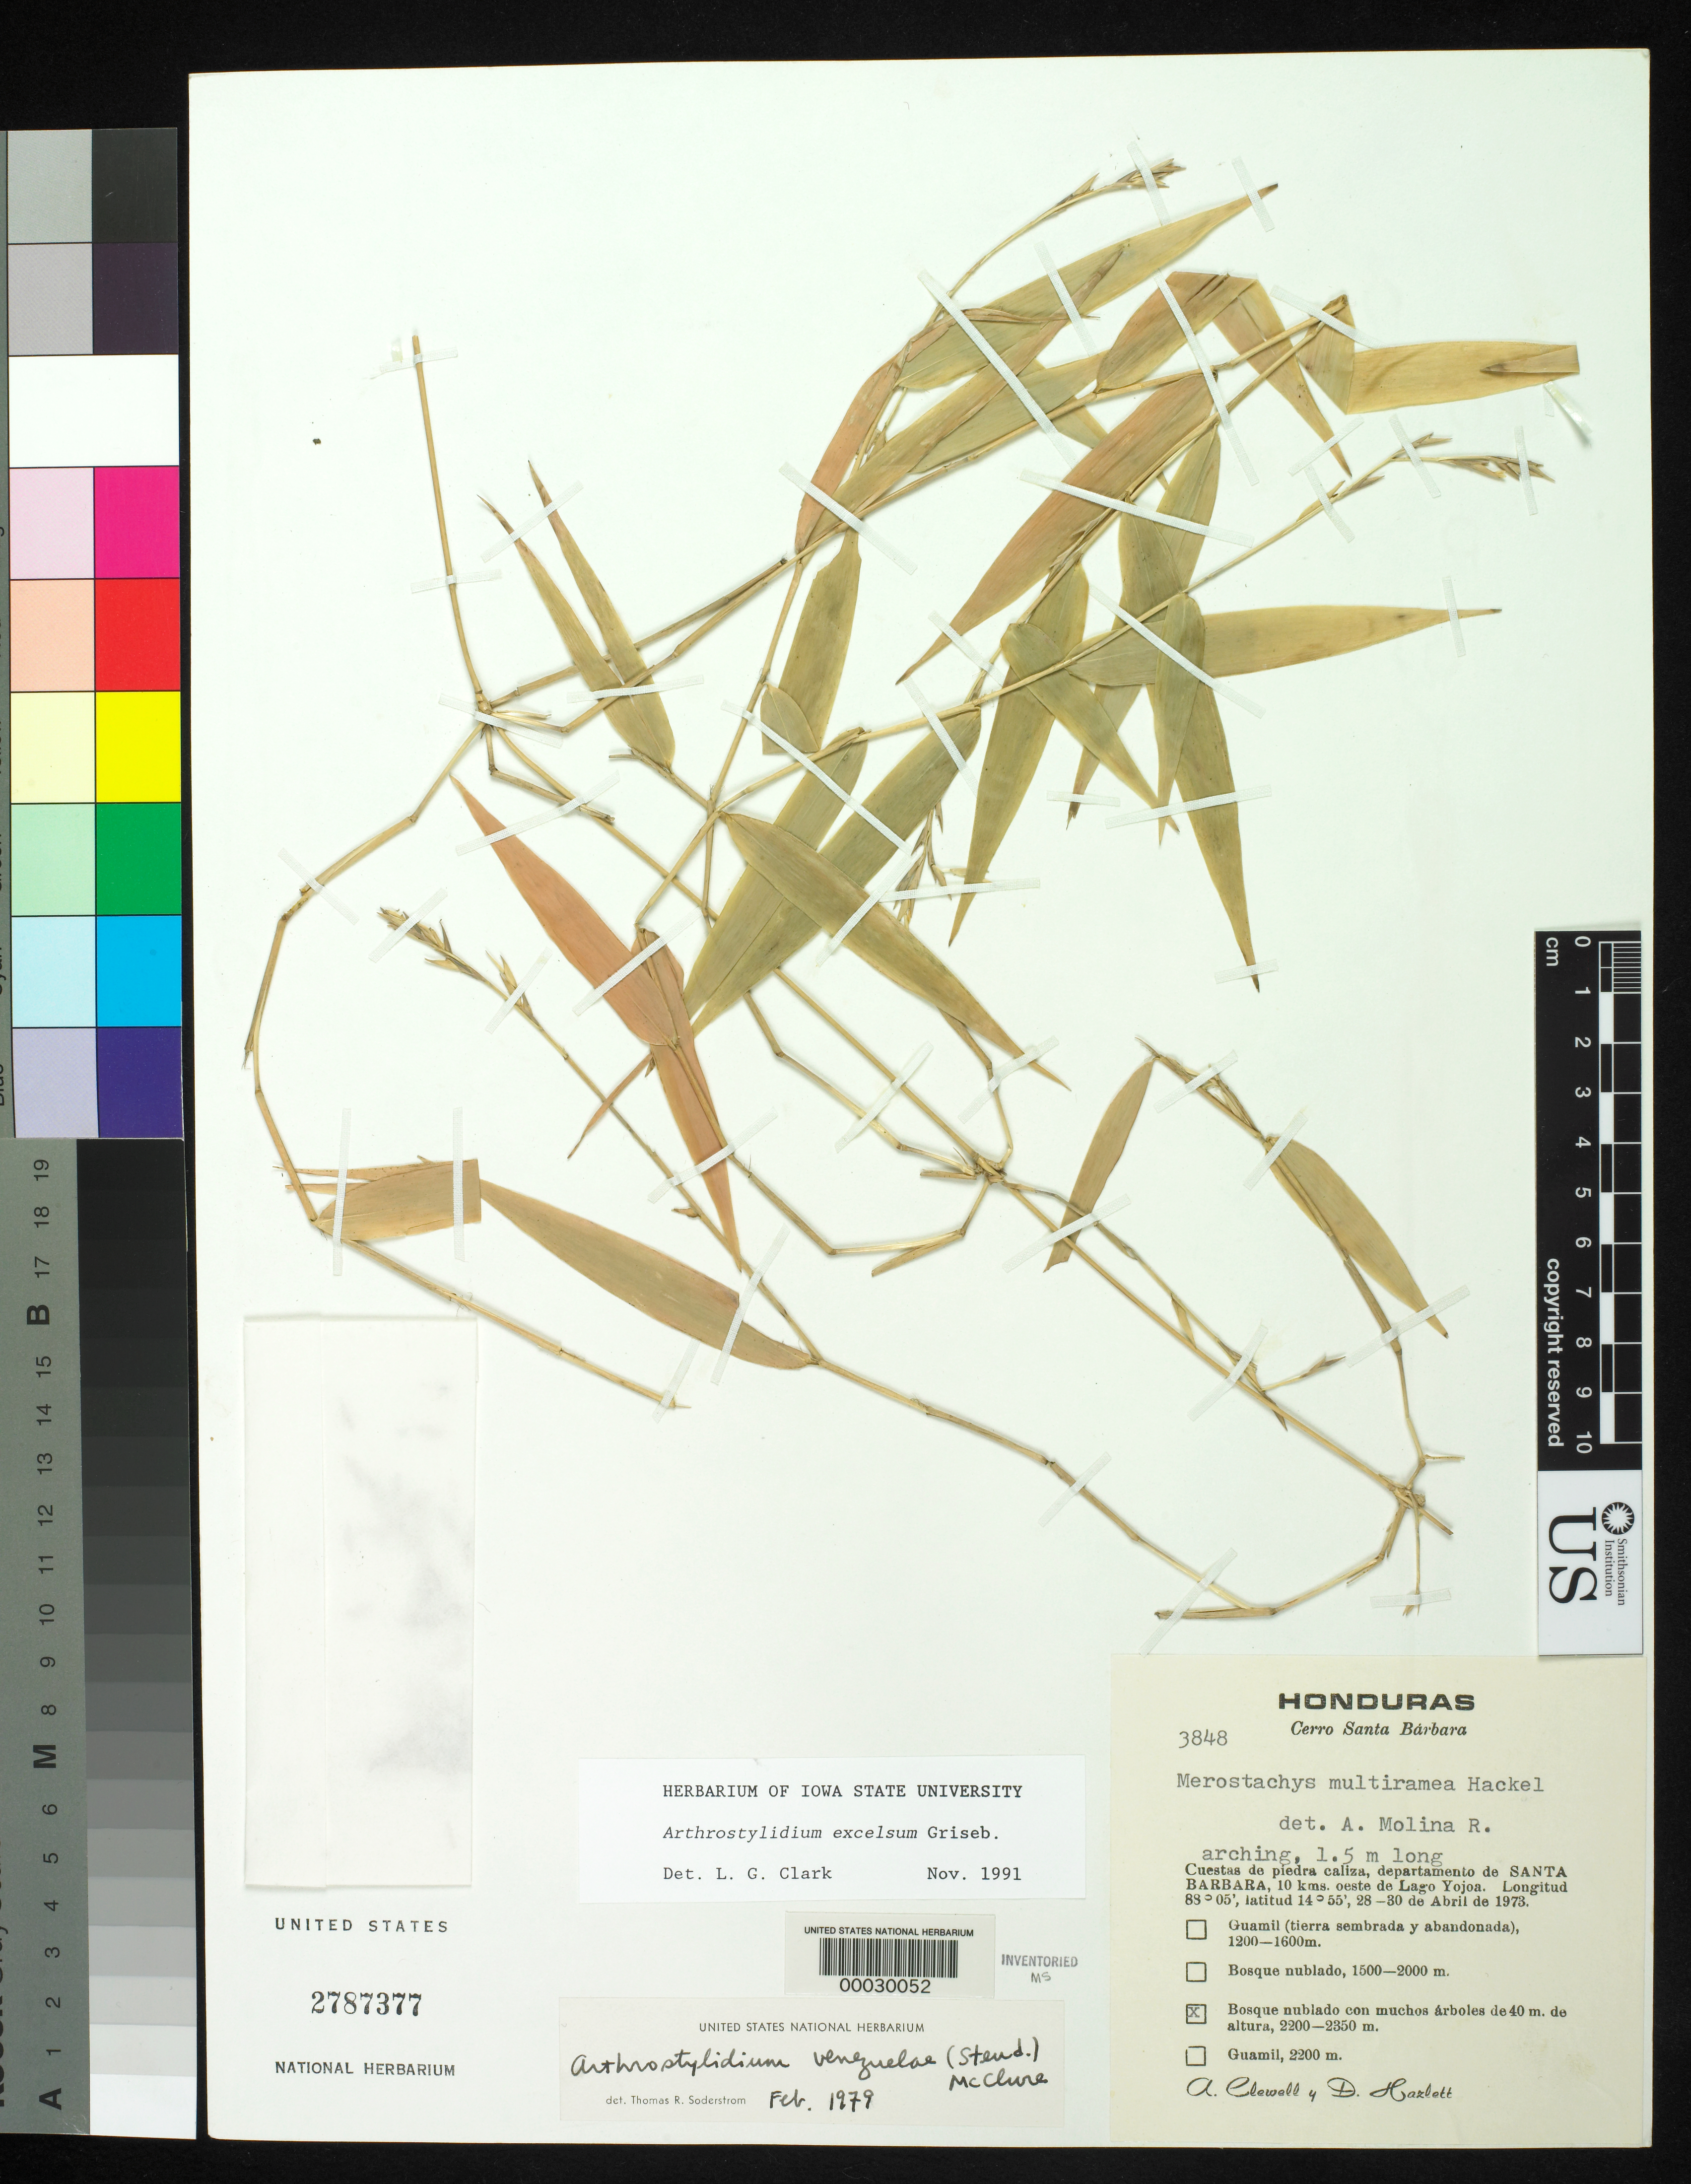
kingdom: Plantae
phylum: Tracheophyta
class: Liliopsida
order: Poales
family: Poaceae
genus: Arthrostylidium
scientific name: Arthrostylidium excelsum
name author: Griseb.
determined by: Clark, Lynn G., (ISC), Iowa State University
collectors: A. Clewell & D. Hazlett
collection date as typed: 28 Apr 1973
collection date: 1973-04-28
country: Honduras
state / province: Santa Bárbara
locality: Lago Yojoa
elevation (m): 1500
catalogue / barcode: US 2787377